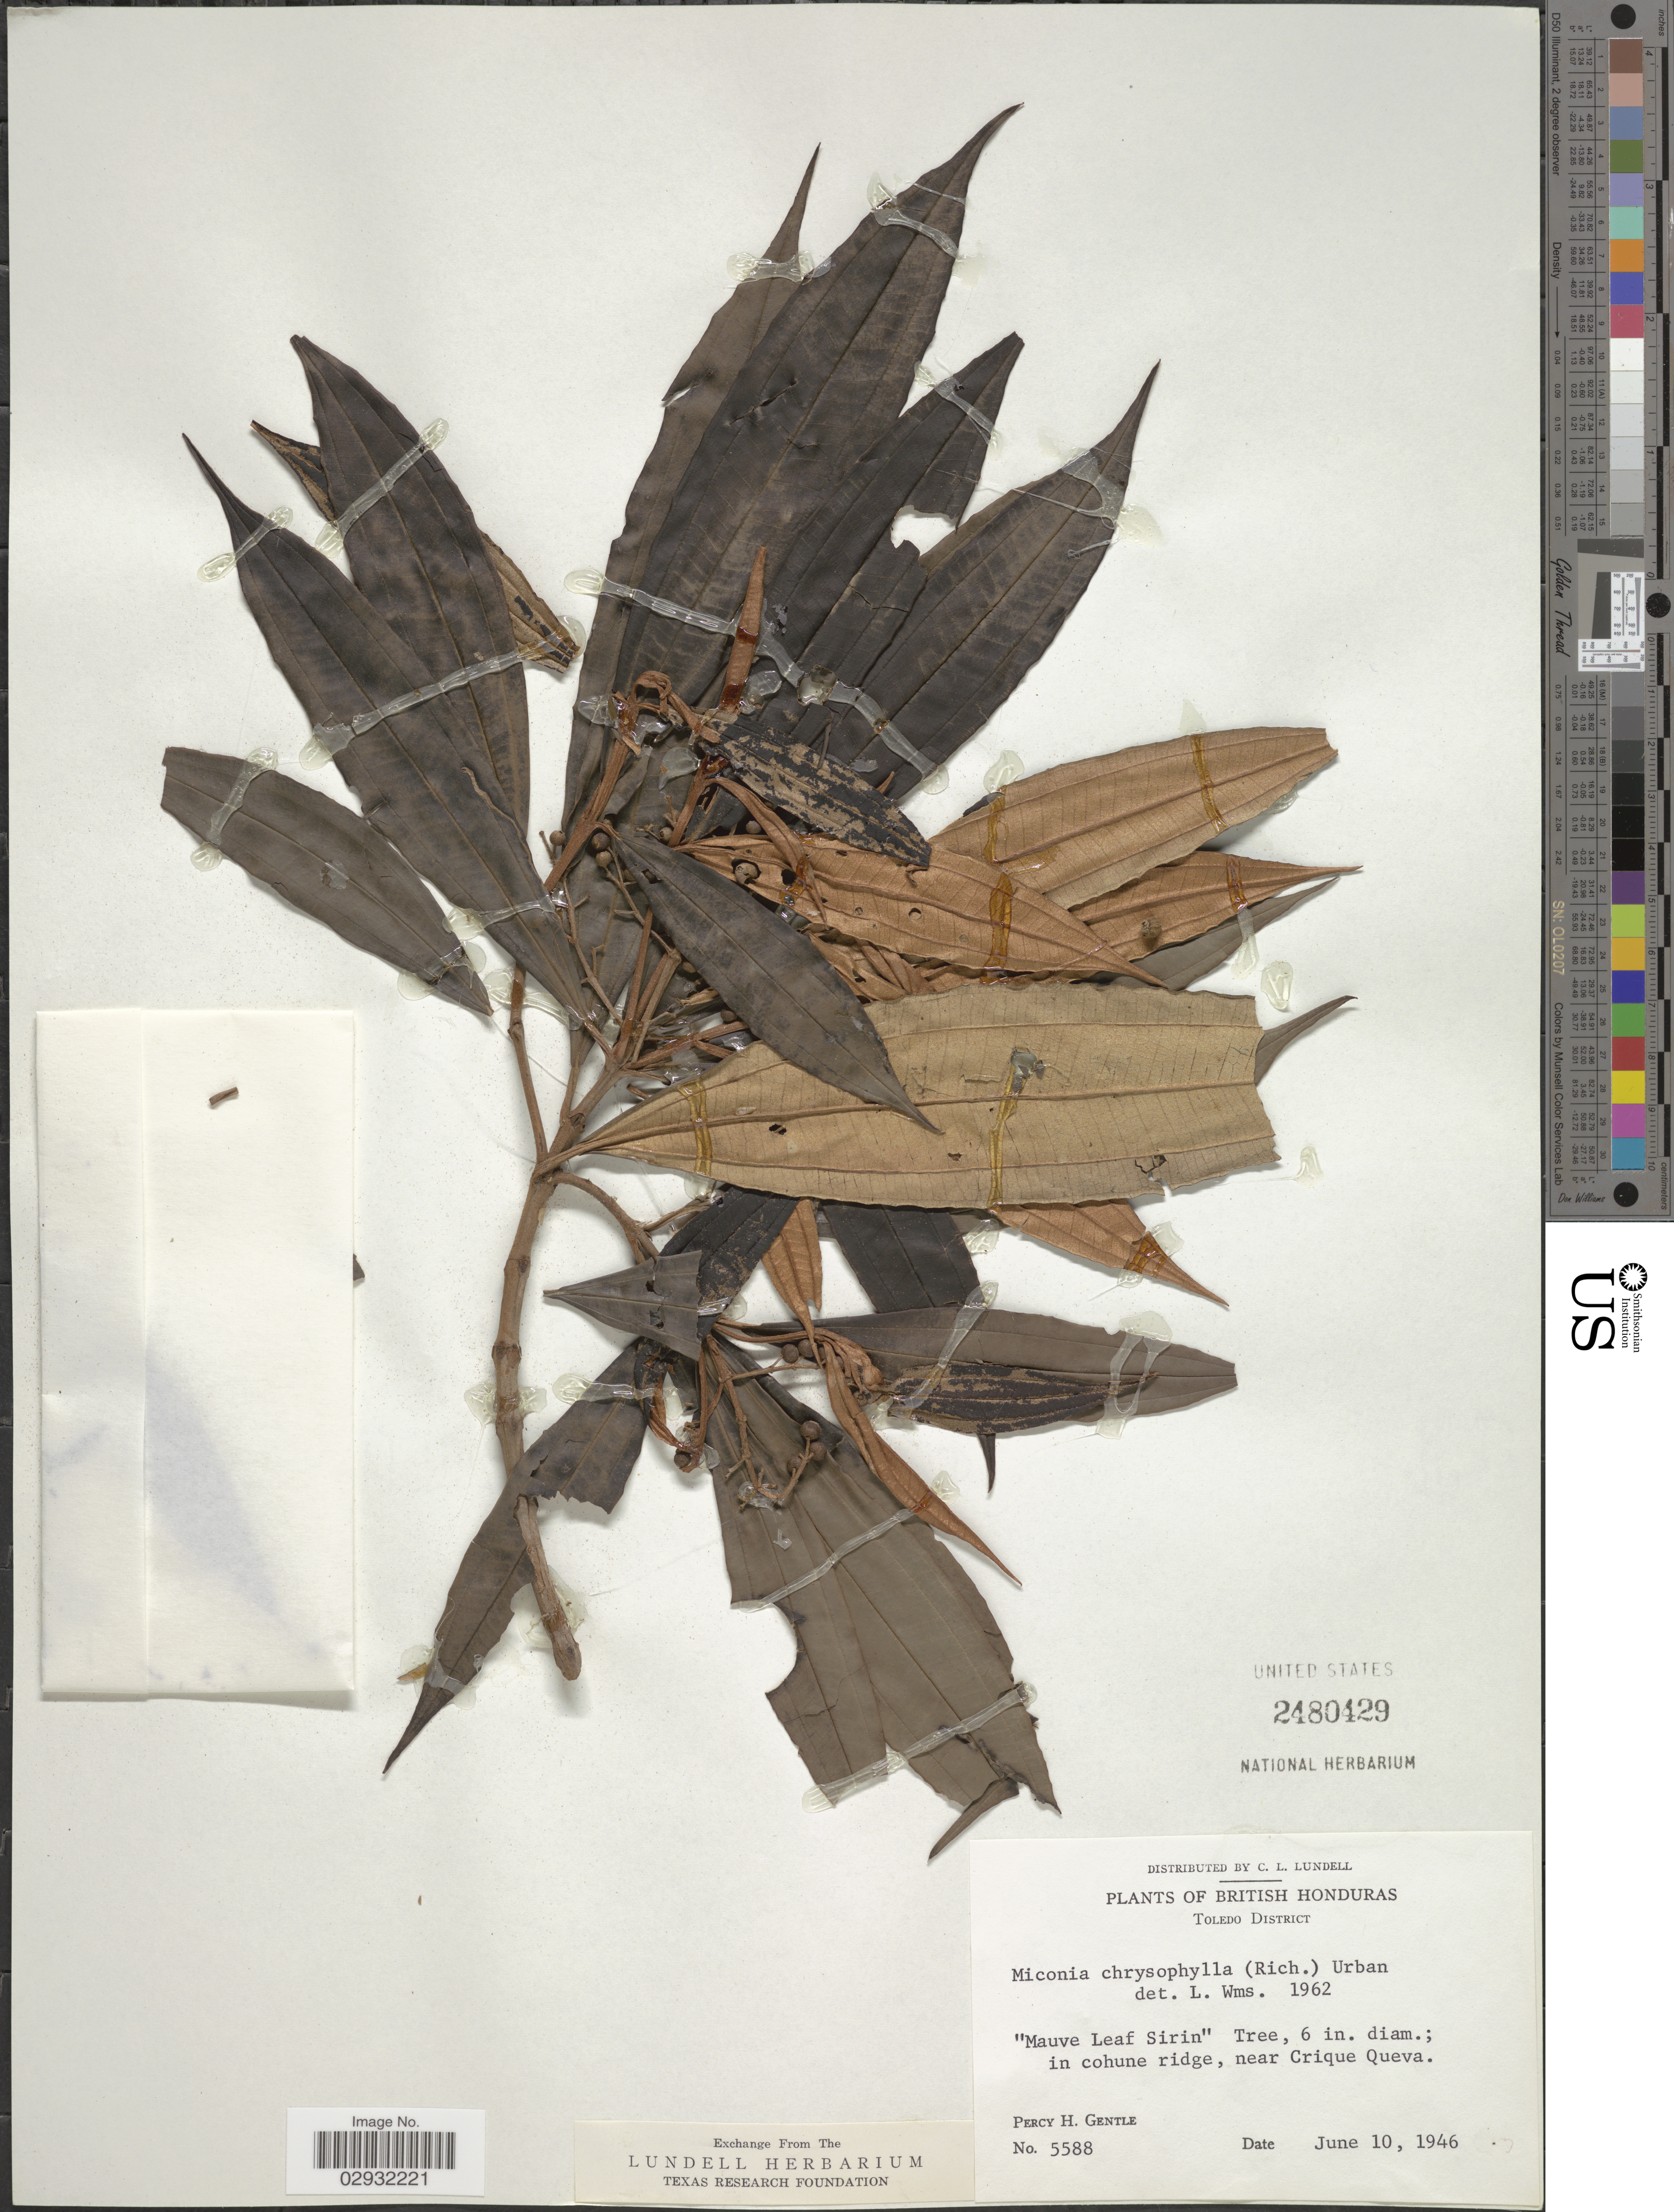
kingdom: Plantae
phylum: Tracheophyta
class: Magnoliopsida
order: Myrtales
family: Melastomataceae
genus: Miconia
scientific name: Miconia chrysophylla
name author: (Rich.) Urb.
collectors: P. H. Gentle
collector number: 5588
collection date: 1946-06-10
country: Belize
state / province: Toledo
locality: British Honduras, Toledo District, in cohune ridge, near Crique Queva.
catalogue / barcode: US 2480429